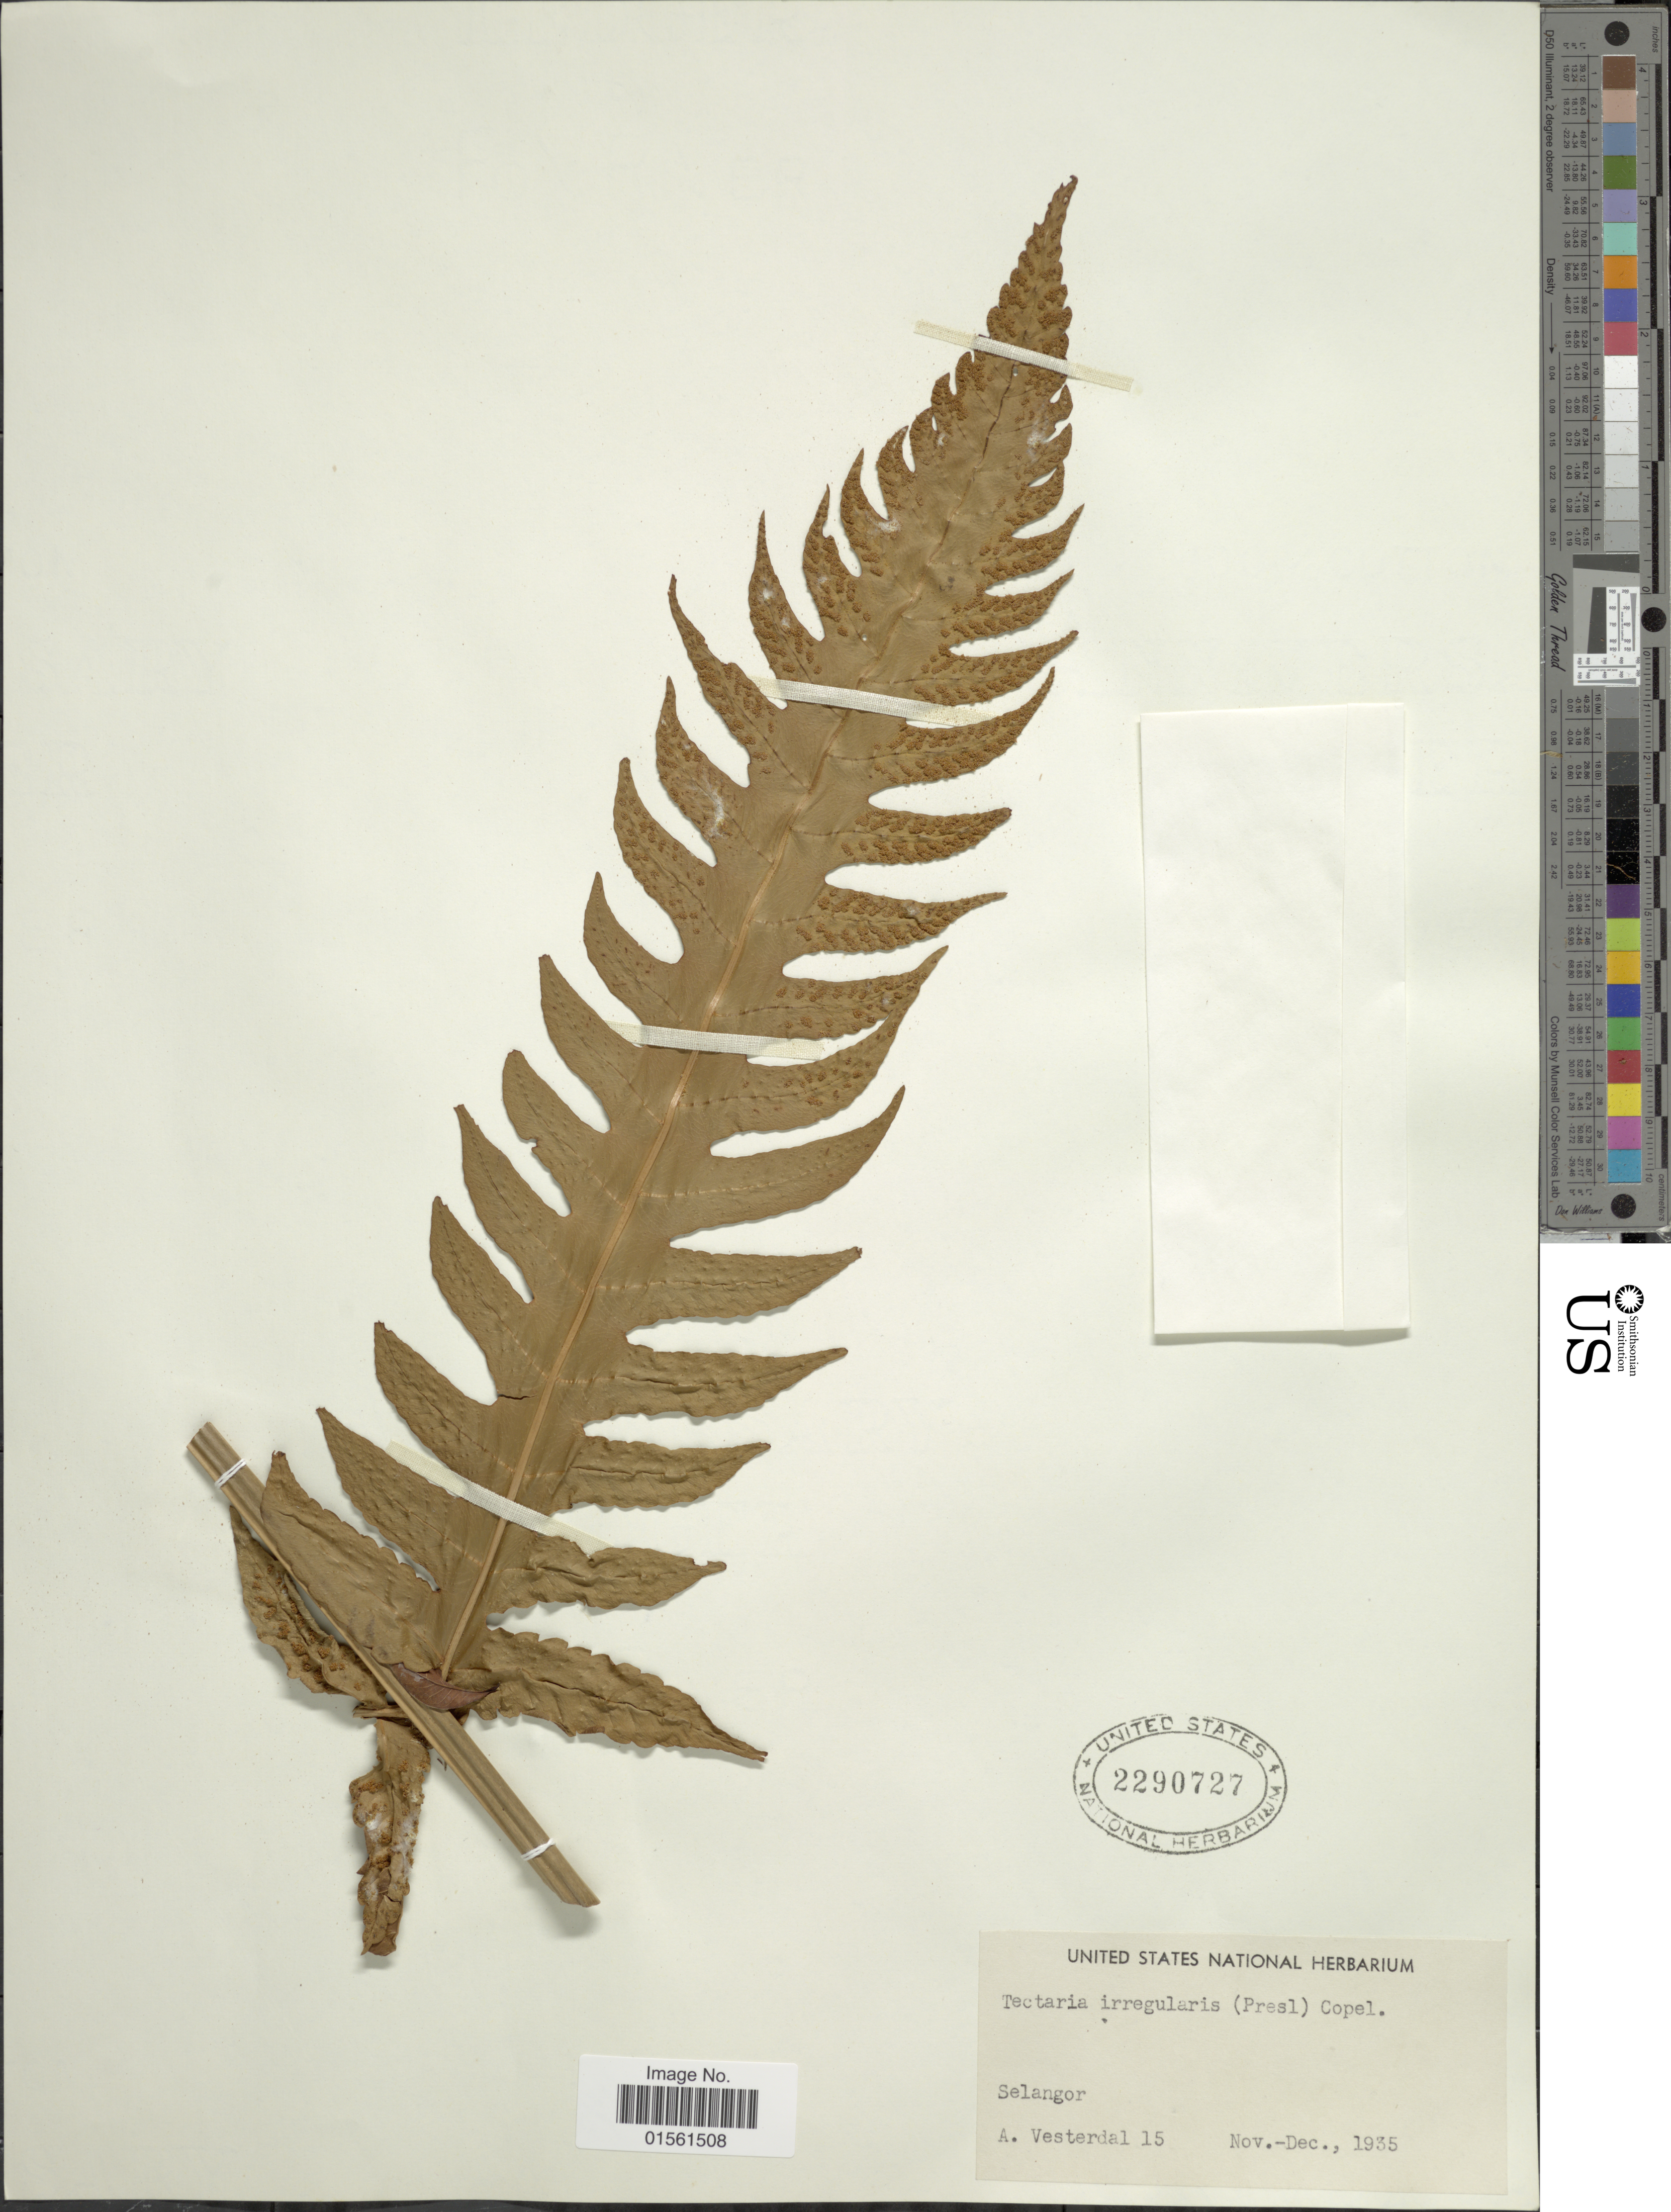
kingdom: Plantae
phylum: Tracheophyta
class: Polypodiopsida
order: Polypodiales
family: Dryopteridaceae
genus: Pleocnemia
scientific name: Pleocnemia irregularis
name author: (C. Presl) Holttum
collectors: A. Vesterdal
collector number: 15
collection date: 1935-11/1935-12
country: Malaysia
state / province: Selangor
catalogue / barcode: US 2290727